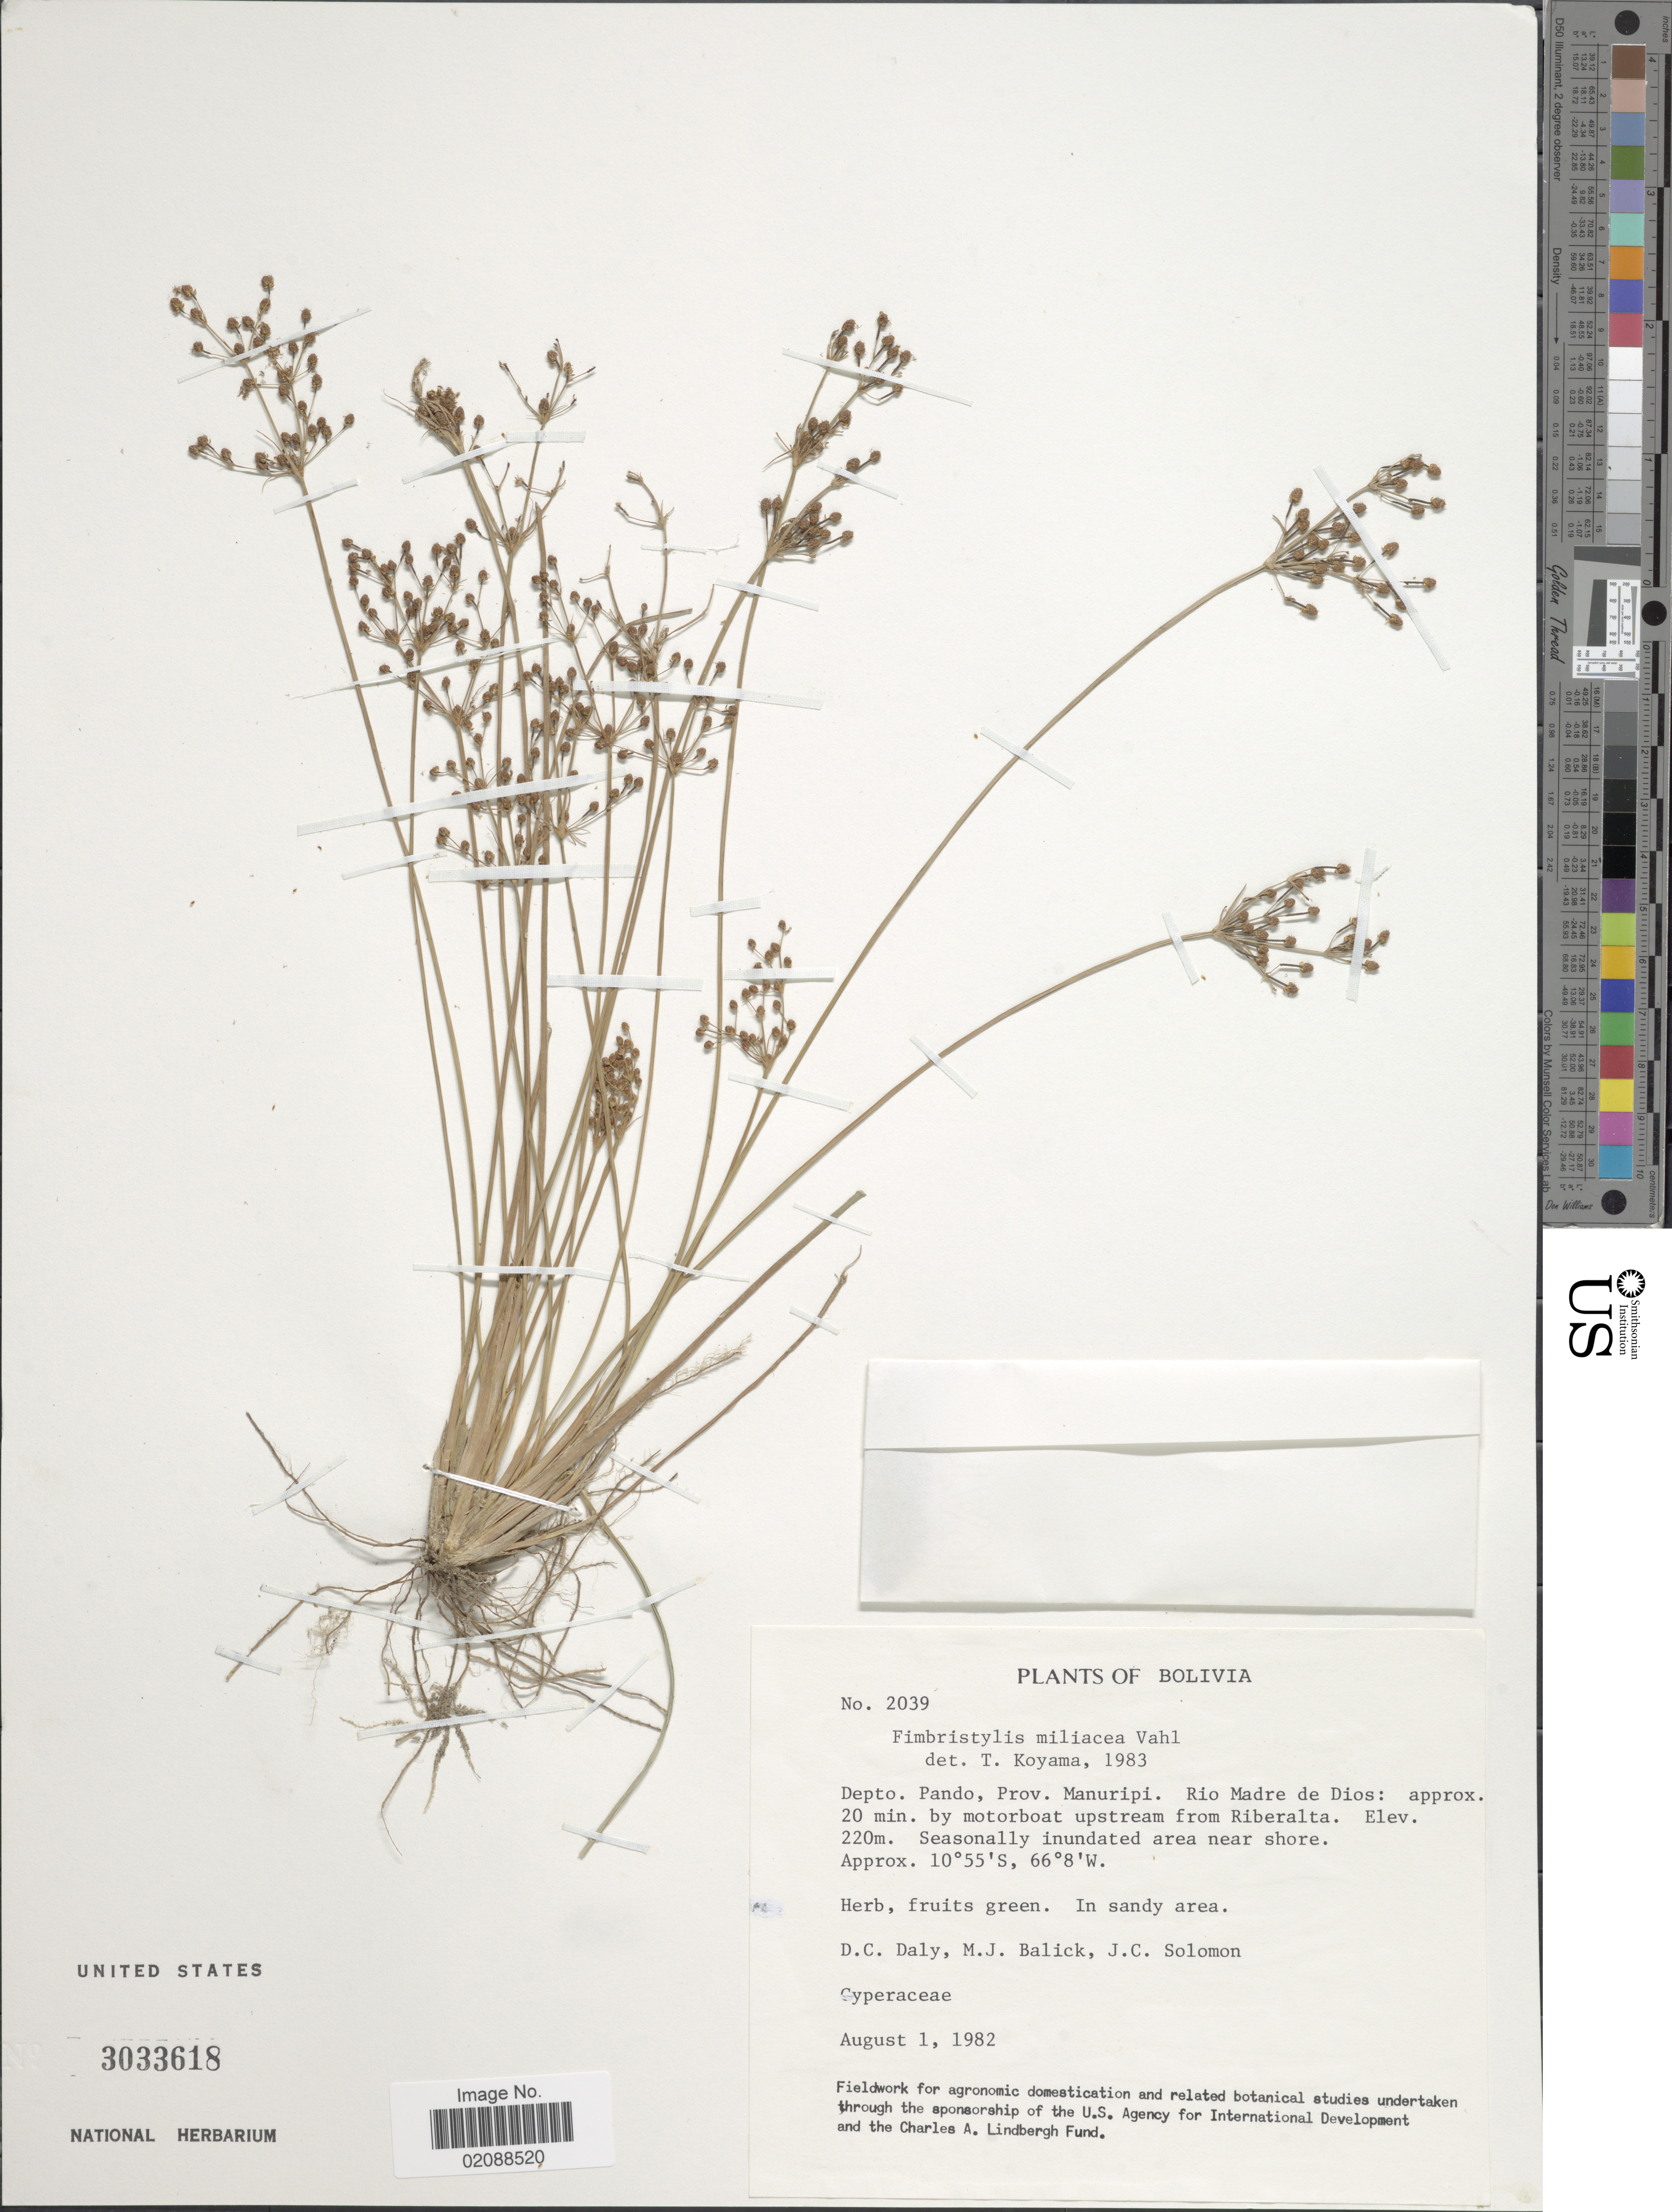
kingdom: Plantae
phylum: Tracheophyta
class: Liliopsida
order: Poales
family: Cyperaceae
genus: Fimbristylis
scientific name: Fimbristylis littoralis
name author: Gaudich.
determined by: Strong, M. T., (US), Smithsonian Institution - National Museum of Natural History (UNITED STATES)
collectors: D. C. Daly, M. J. Balick & J. C. Solomon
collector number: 2039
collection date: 1982-08-01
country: Bolivia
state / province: Pando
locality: Prov. Manuripi. Rio Madre de Dios: approx. 20 min. by motorboat upstream from Riberalta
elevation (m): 220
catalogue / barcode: US 3033618